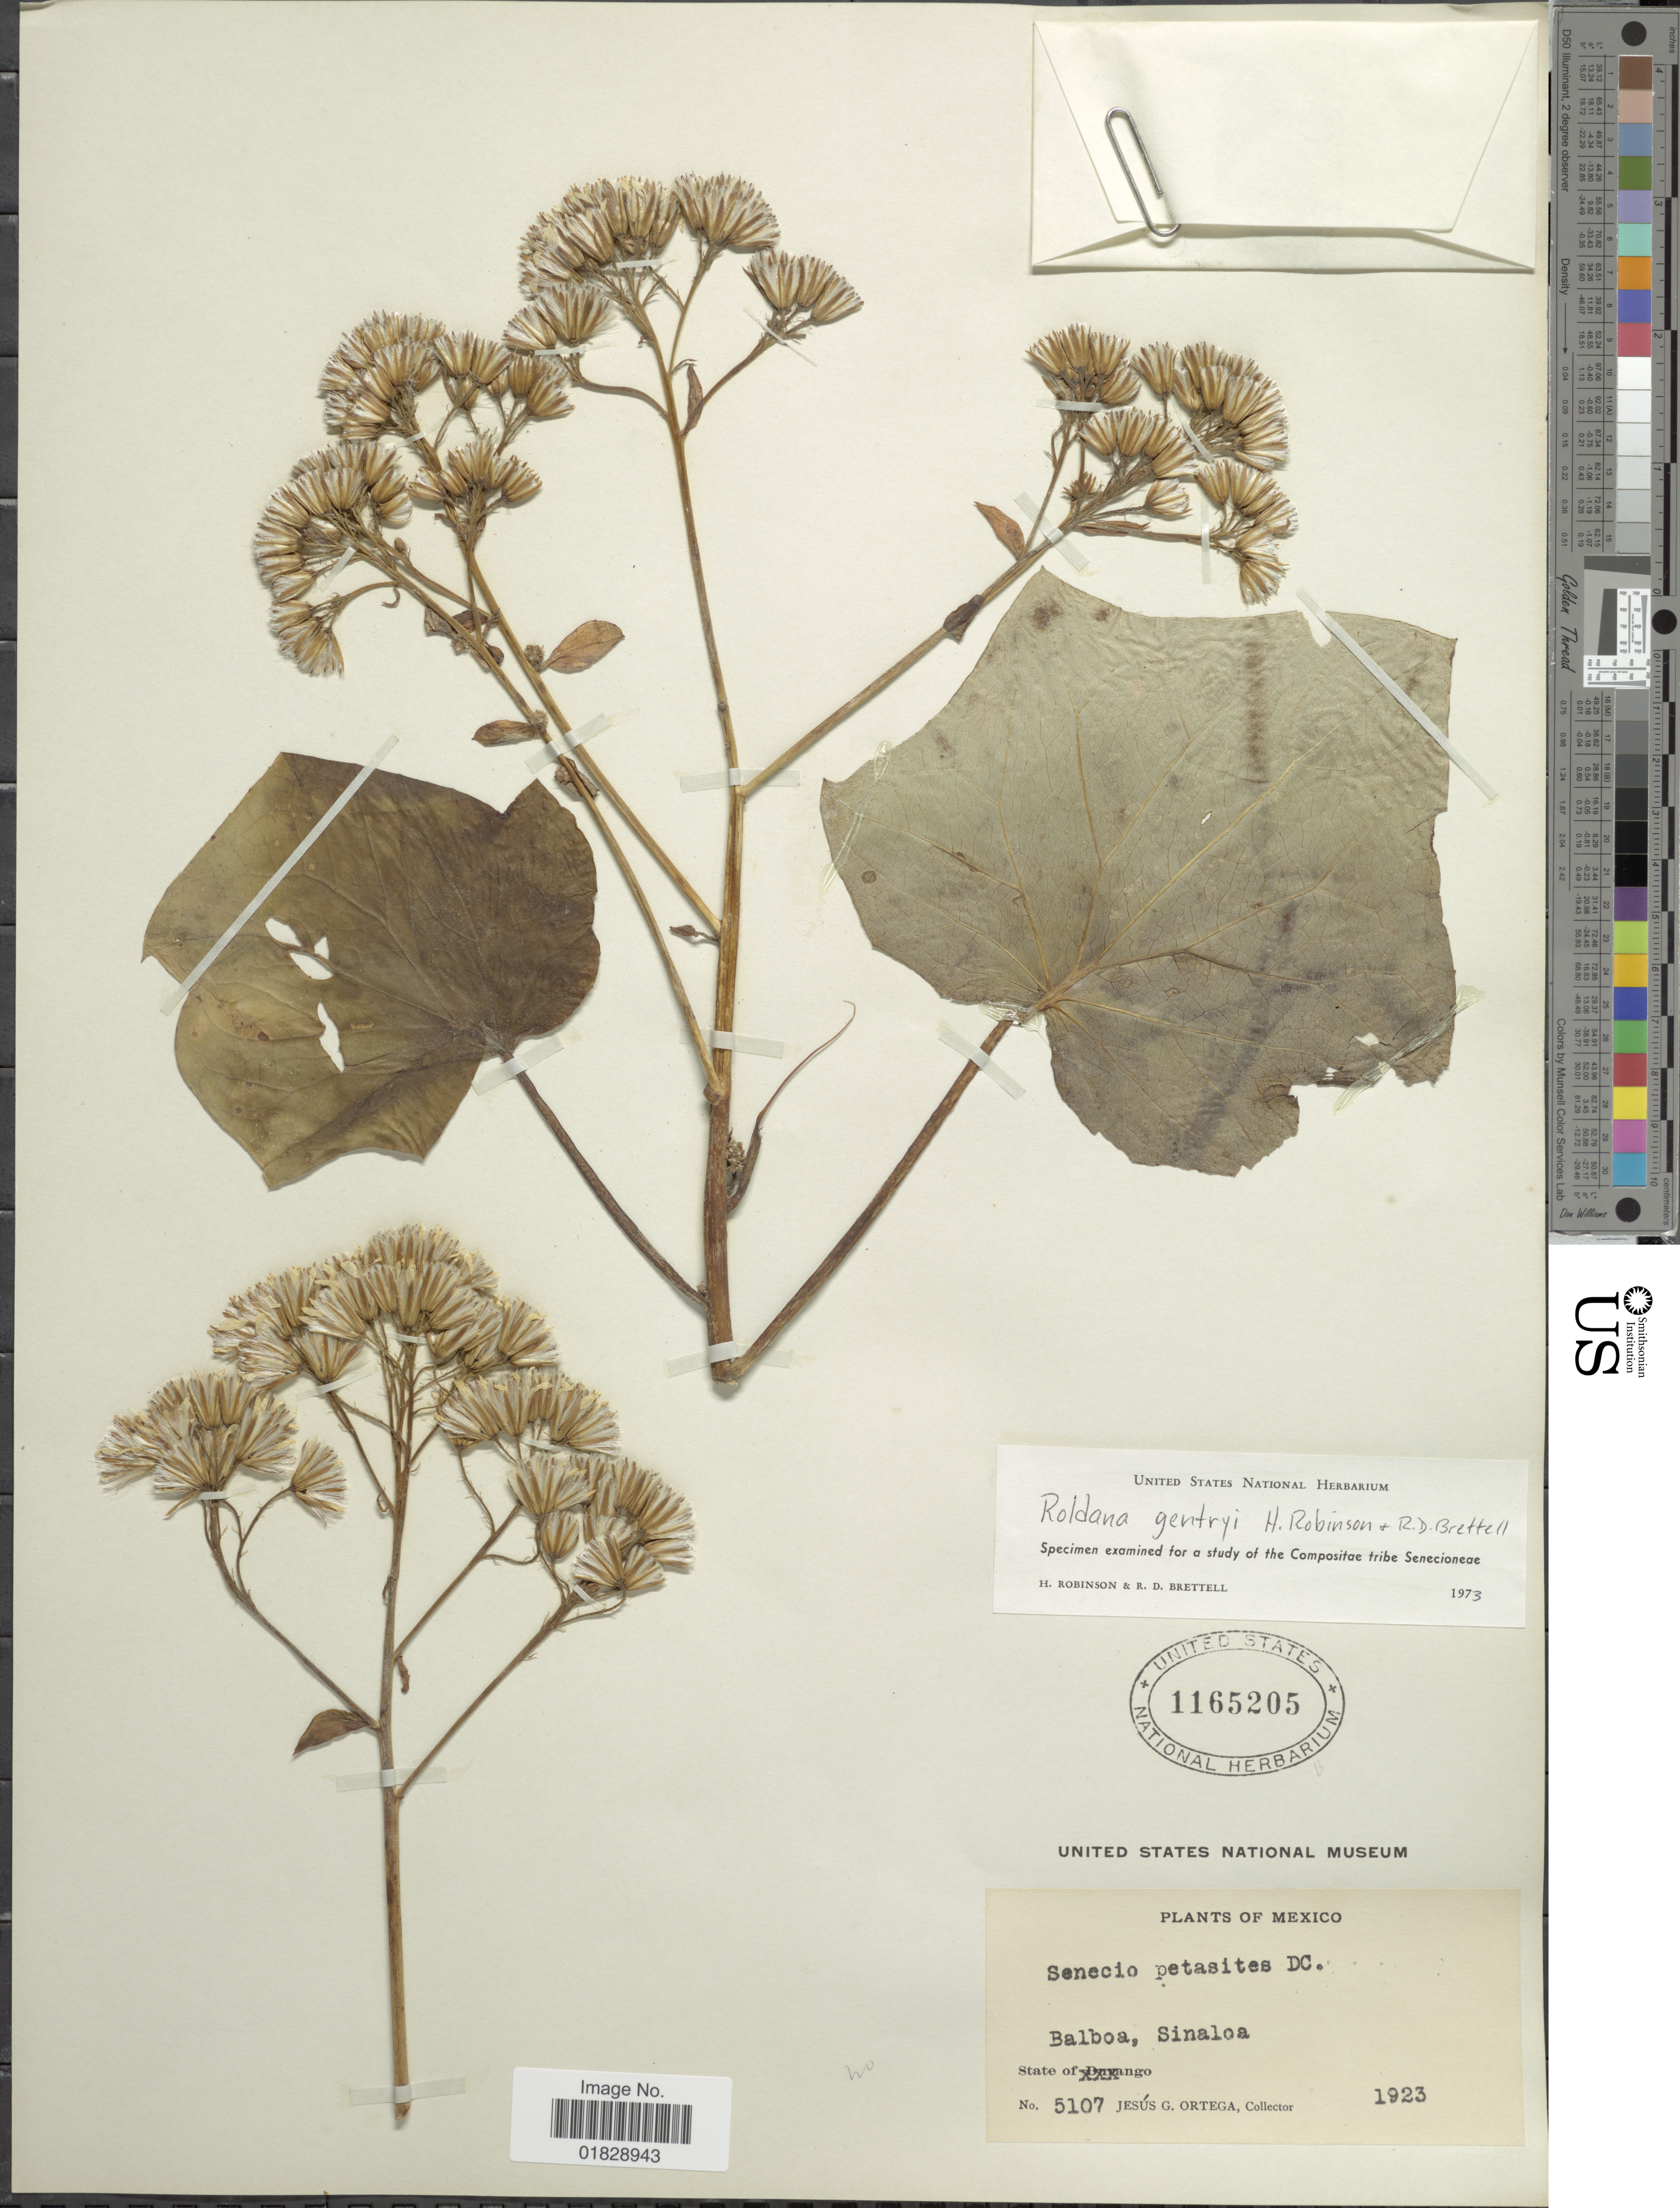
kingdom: Plantae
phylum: Tracheophyta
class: Magnoliopsida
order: Asterales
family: Asteraceae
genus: Roldana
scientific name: Roldana gentryi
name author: H. Rob. & Brettell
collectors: J. Ortega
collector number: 5107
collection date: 1923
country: Mexico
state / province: Sinaloa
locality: State of Balboa, Sinaloa.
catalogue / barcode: US 1165205